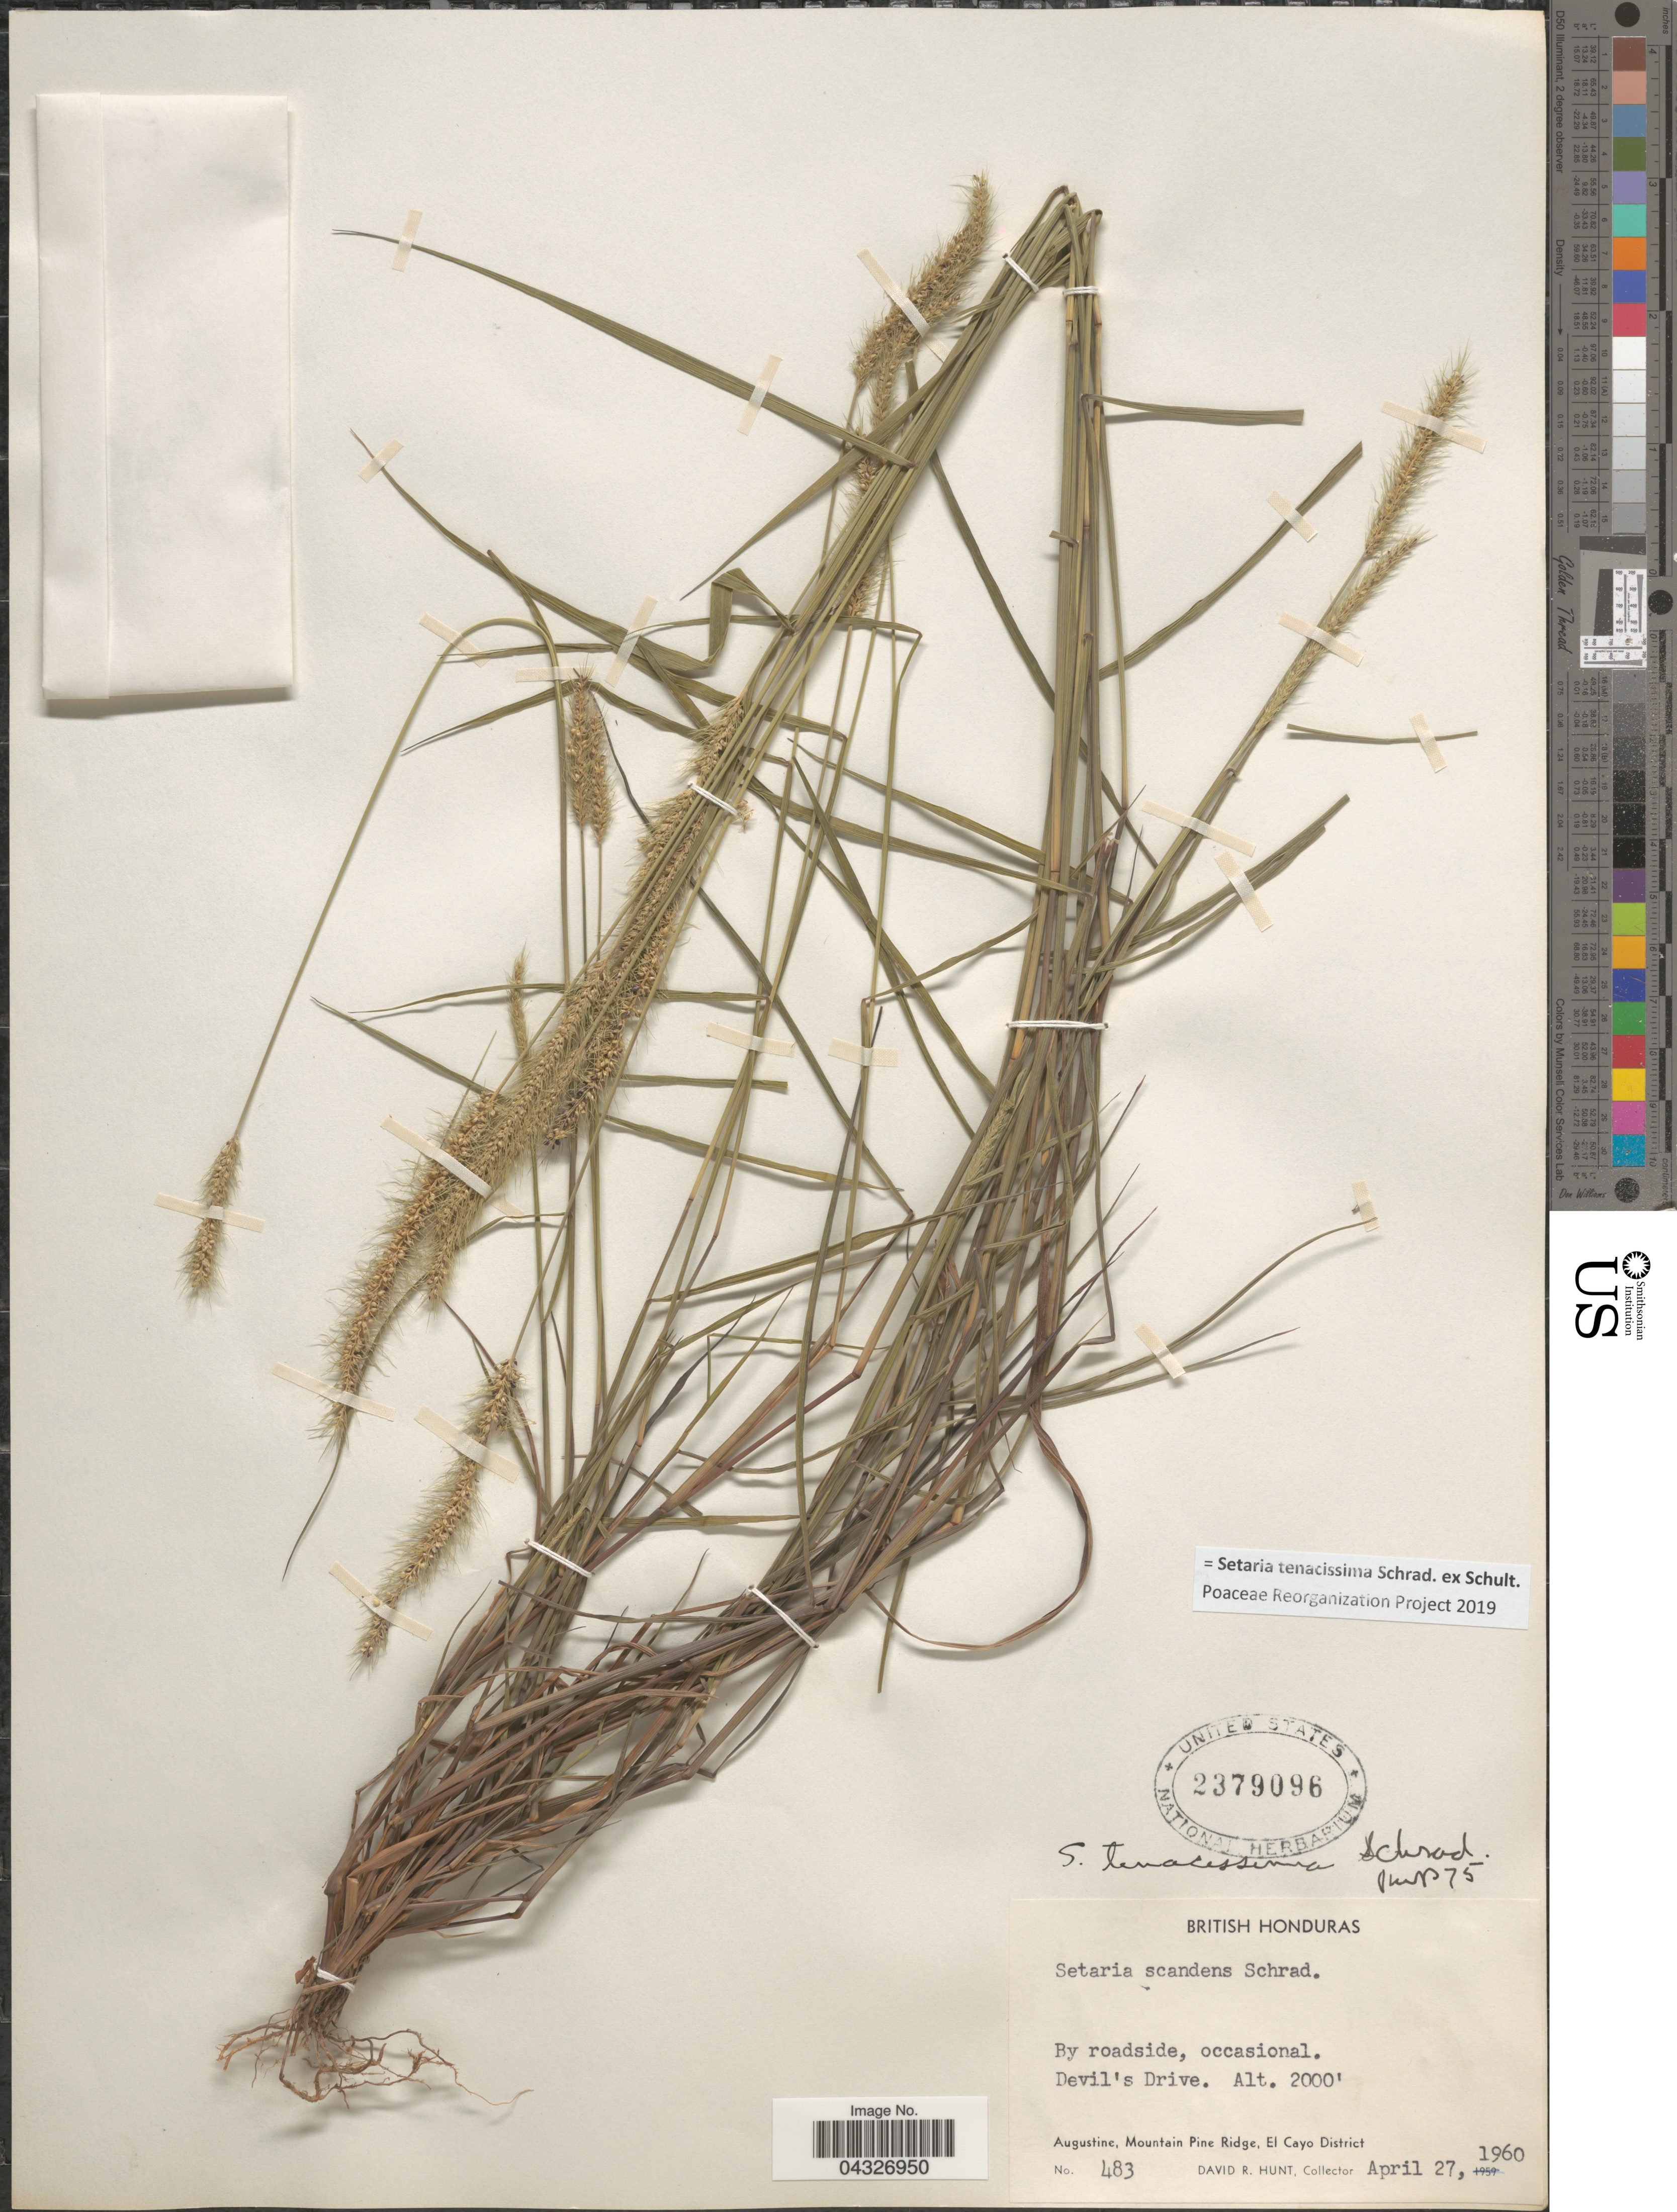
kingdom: Plantae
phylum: Tracheophyta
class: Liliopsida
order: Poales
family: Poaceae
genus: Setaria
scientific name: Setaria tenacissima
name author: Schrad. ex Schult.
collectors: D. Hunt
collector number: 483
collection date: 1960-04-27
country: Belize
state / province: Cayo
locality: British Honduras. Devil's Drive. Augustine, Mountain Pine Ridge, El Cayo District.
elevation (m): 610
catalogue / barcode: US 2379096